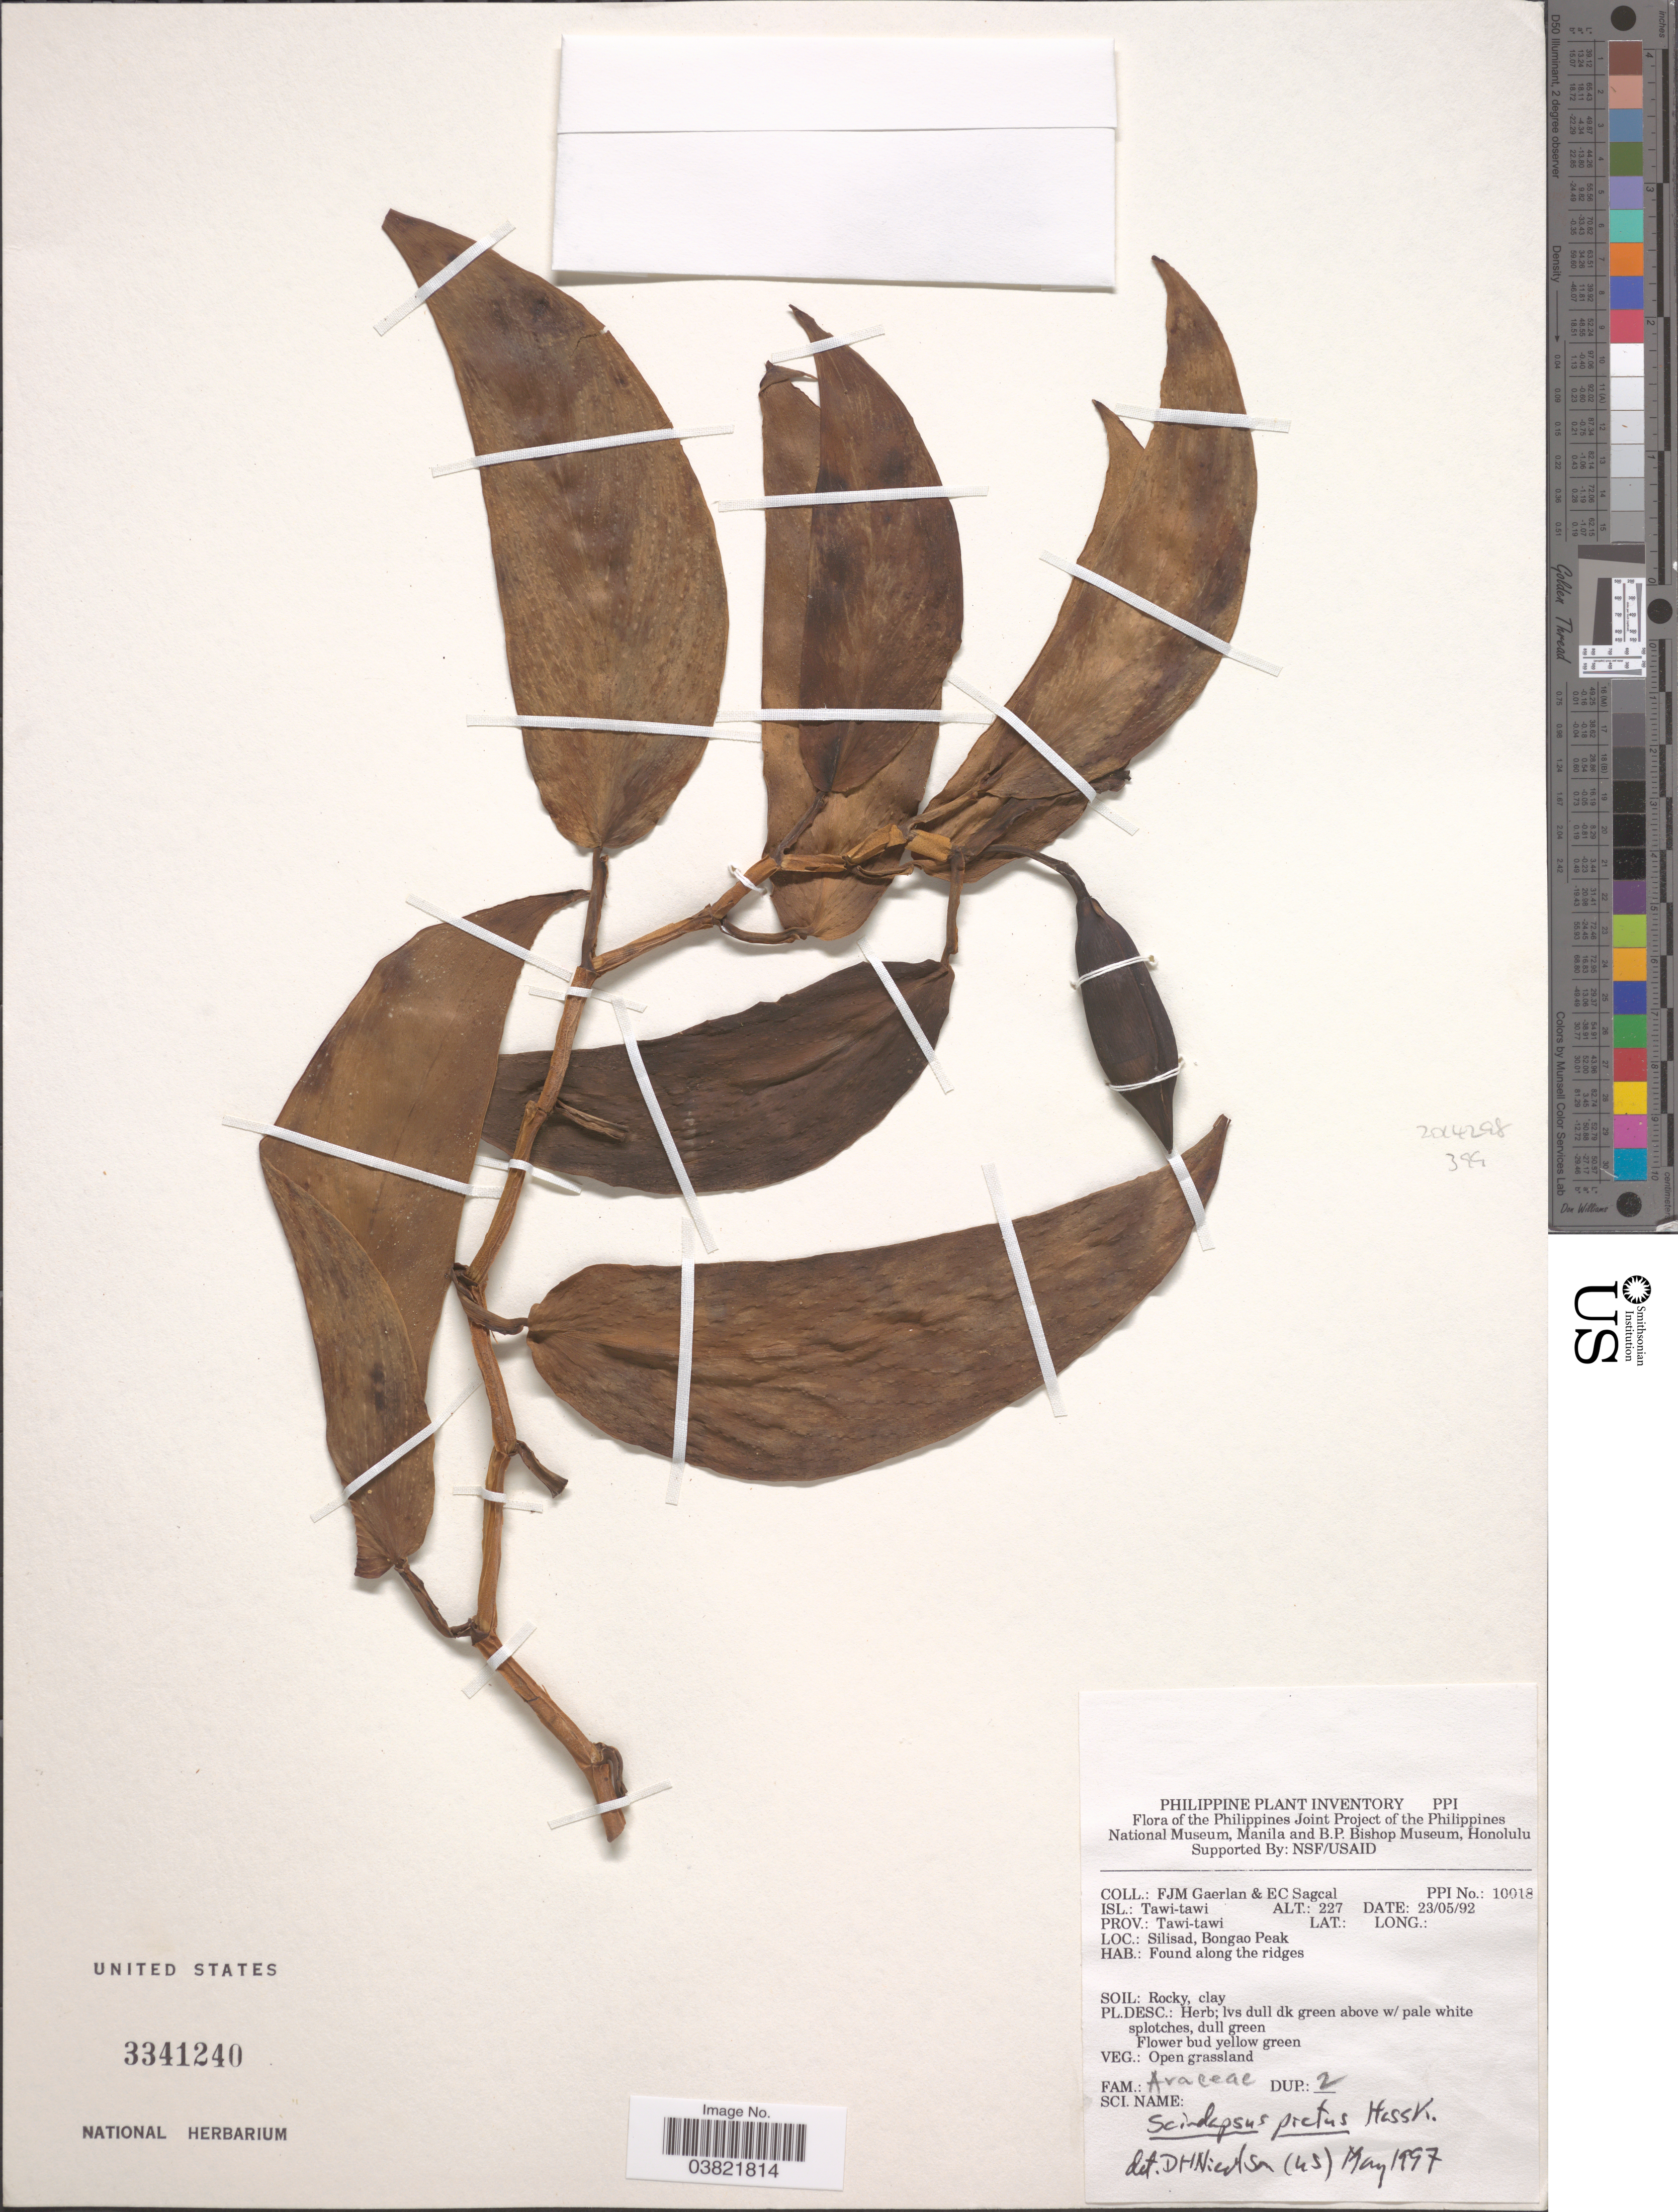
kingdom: Plantae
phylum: Tracheophyta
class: Liliopsida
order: Alismatales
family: Araceae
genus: Scindapsus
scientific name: Scindapsus pictus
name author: Hassk.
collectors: F. Gaerlan & E. Sagcal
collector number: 10018?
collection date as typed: Transcribed d/m/y: 23/5/92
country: Philippines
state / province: Muslim Mindanao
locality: Philippines Joint Project of the Philippines National Museum [unsure placement] Isl.: Tawi-tawi, Prov.: Tawi-tawi. Silisad, Bongao Peak.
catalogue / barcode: US 3341240